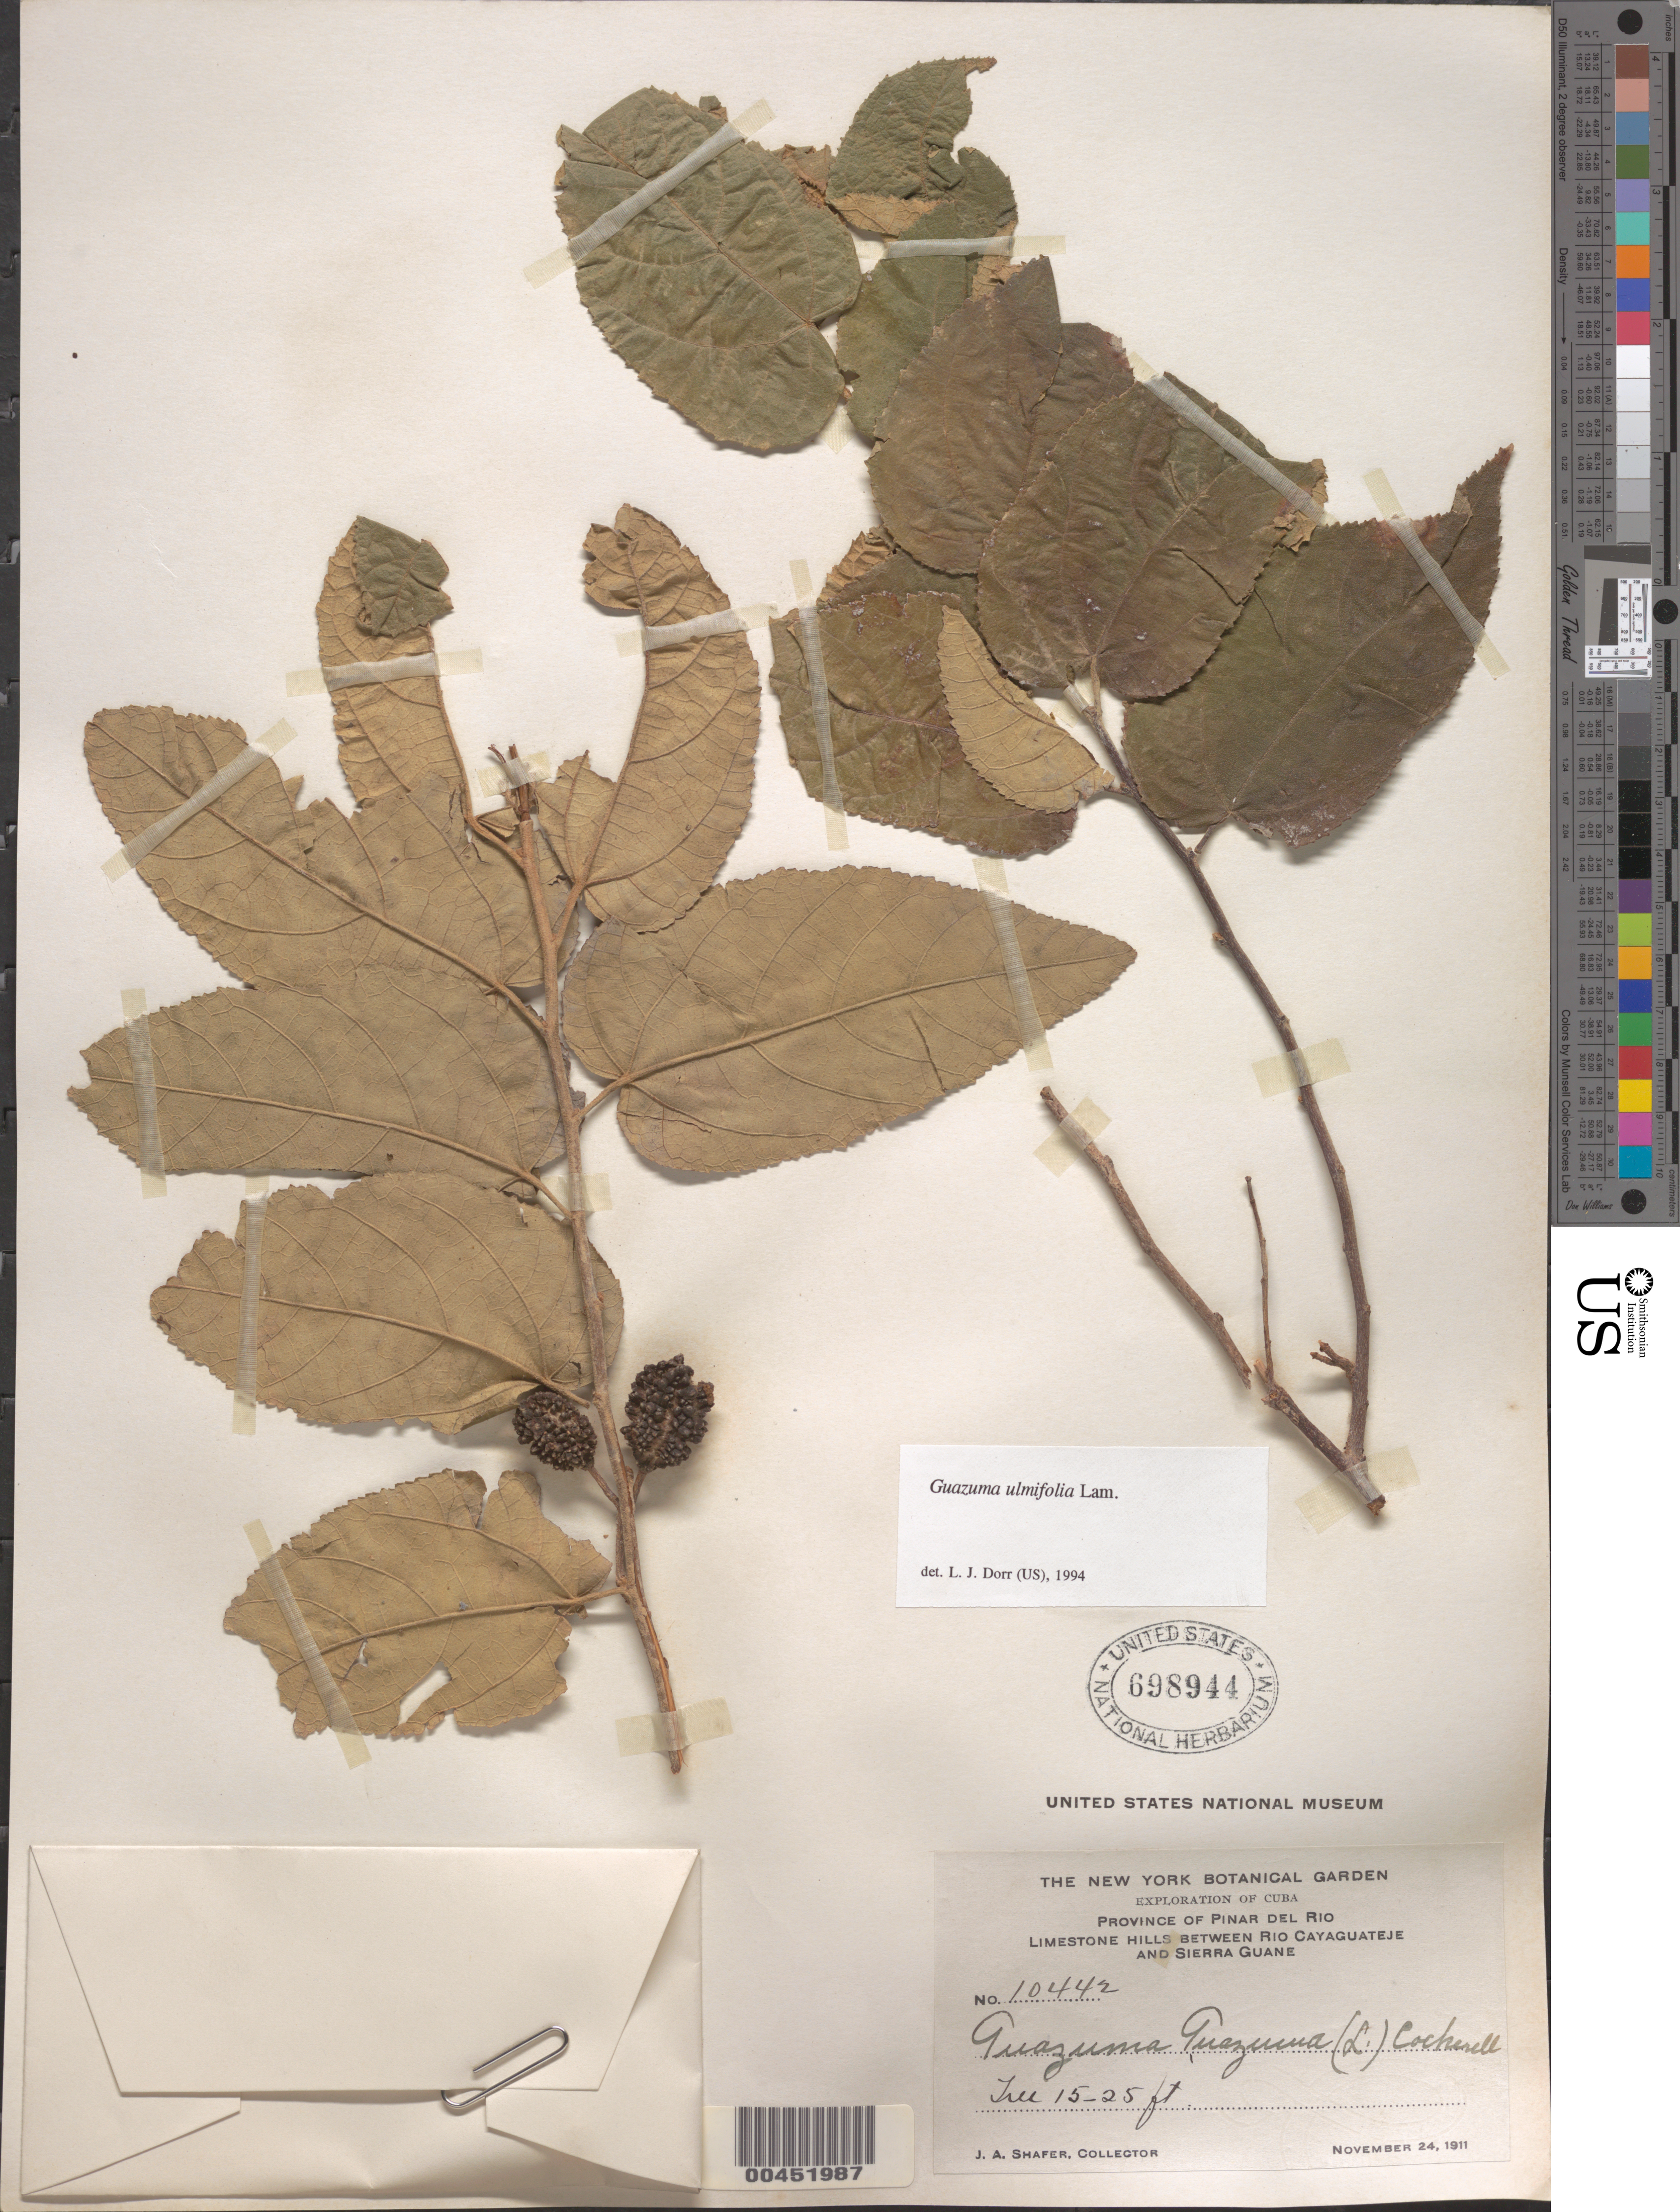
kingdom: Plantae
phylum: Tracheophyta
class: Magnoliopsida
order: Malvales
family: Malvaceae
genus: Guazuma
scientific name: Guazuma ulmifolia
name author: Lam.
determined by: Dorr, L. J., (BOT), Smithsonian Institution - National Museum of Natural History (UNITED STATES)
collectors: J. A. Shafer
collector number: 10442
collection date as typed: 24 Nov 1911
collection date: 1911-11-24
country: Cuba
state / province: Pinar del Río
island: Greater Antilles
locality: Between Rio Cayaguateje and Sierra Guane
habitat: Limestone hills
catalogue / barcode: US 698944